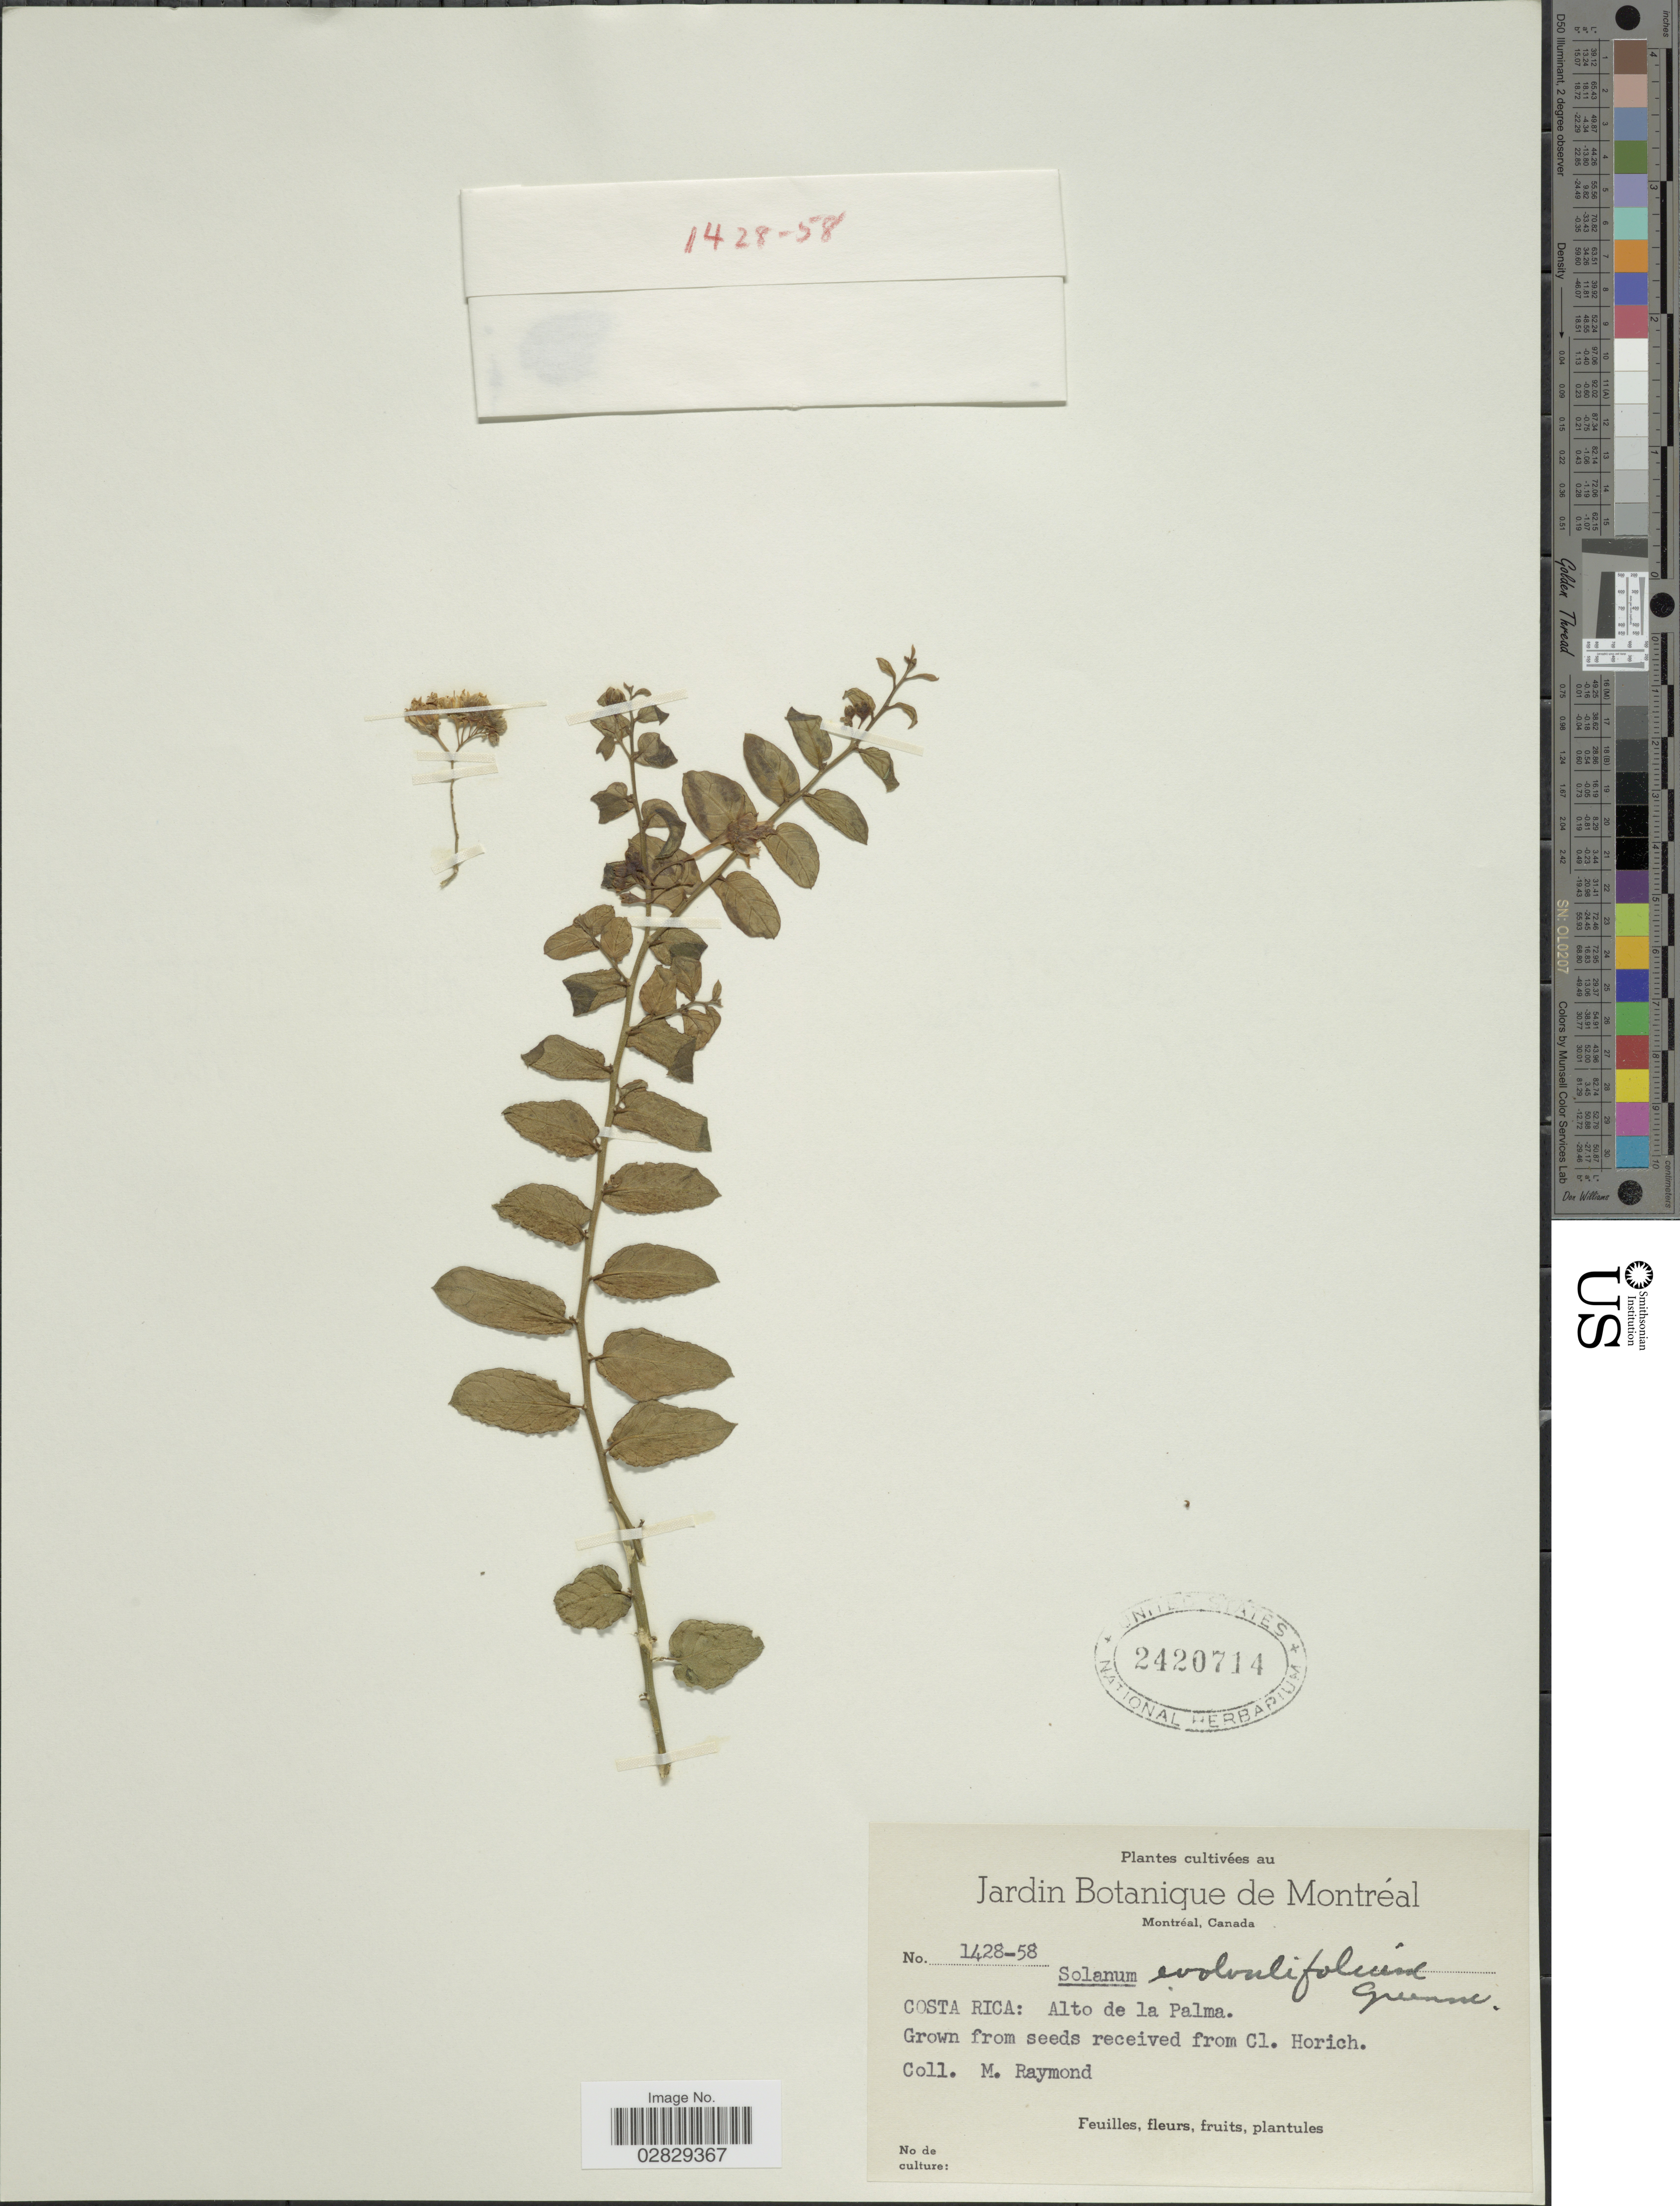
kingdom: Plantae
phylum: Tracheophyta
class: Magnoliopsida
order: Solanales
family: Solanaceae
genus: Solanum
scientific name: Solanum evolvulifolium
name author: Greenm. ex Donn. Sm.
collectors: M. Raymond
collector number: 1428-58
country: Canada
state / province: Quebec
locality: Jardin Botanique de Montréal.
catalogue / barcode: US 2420714